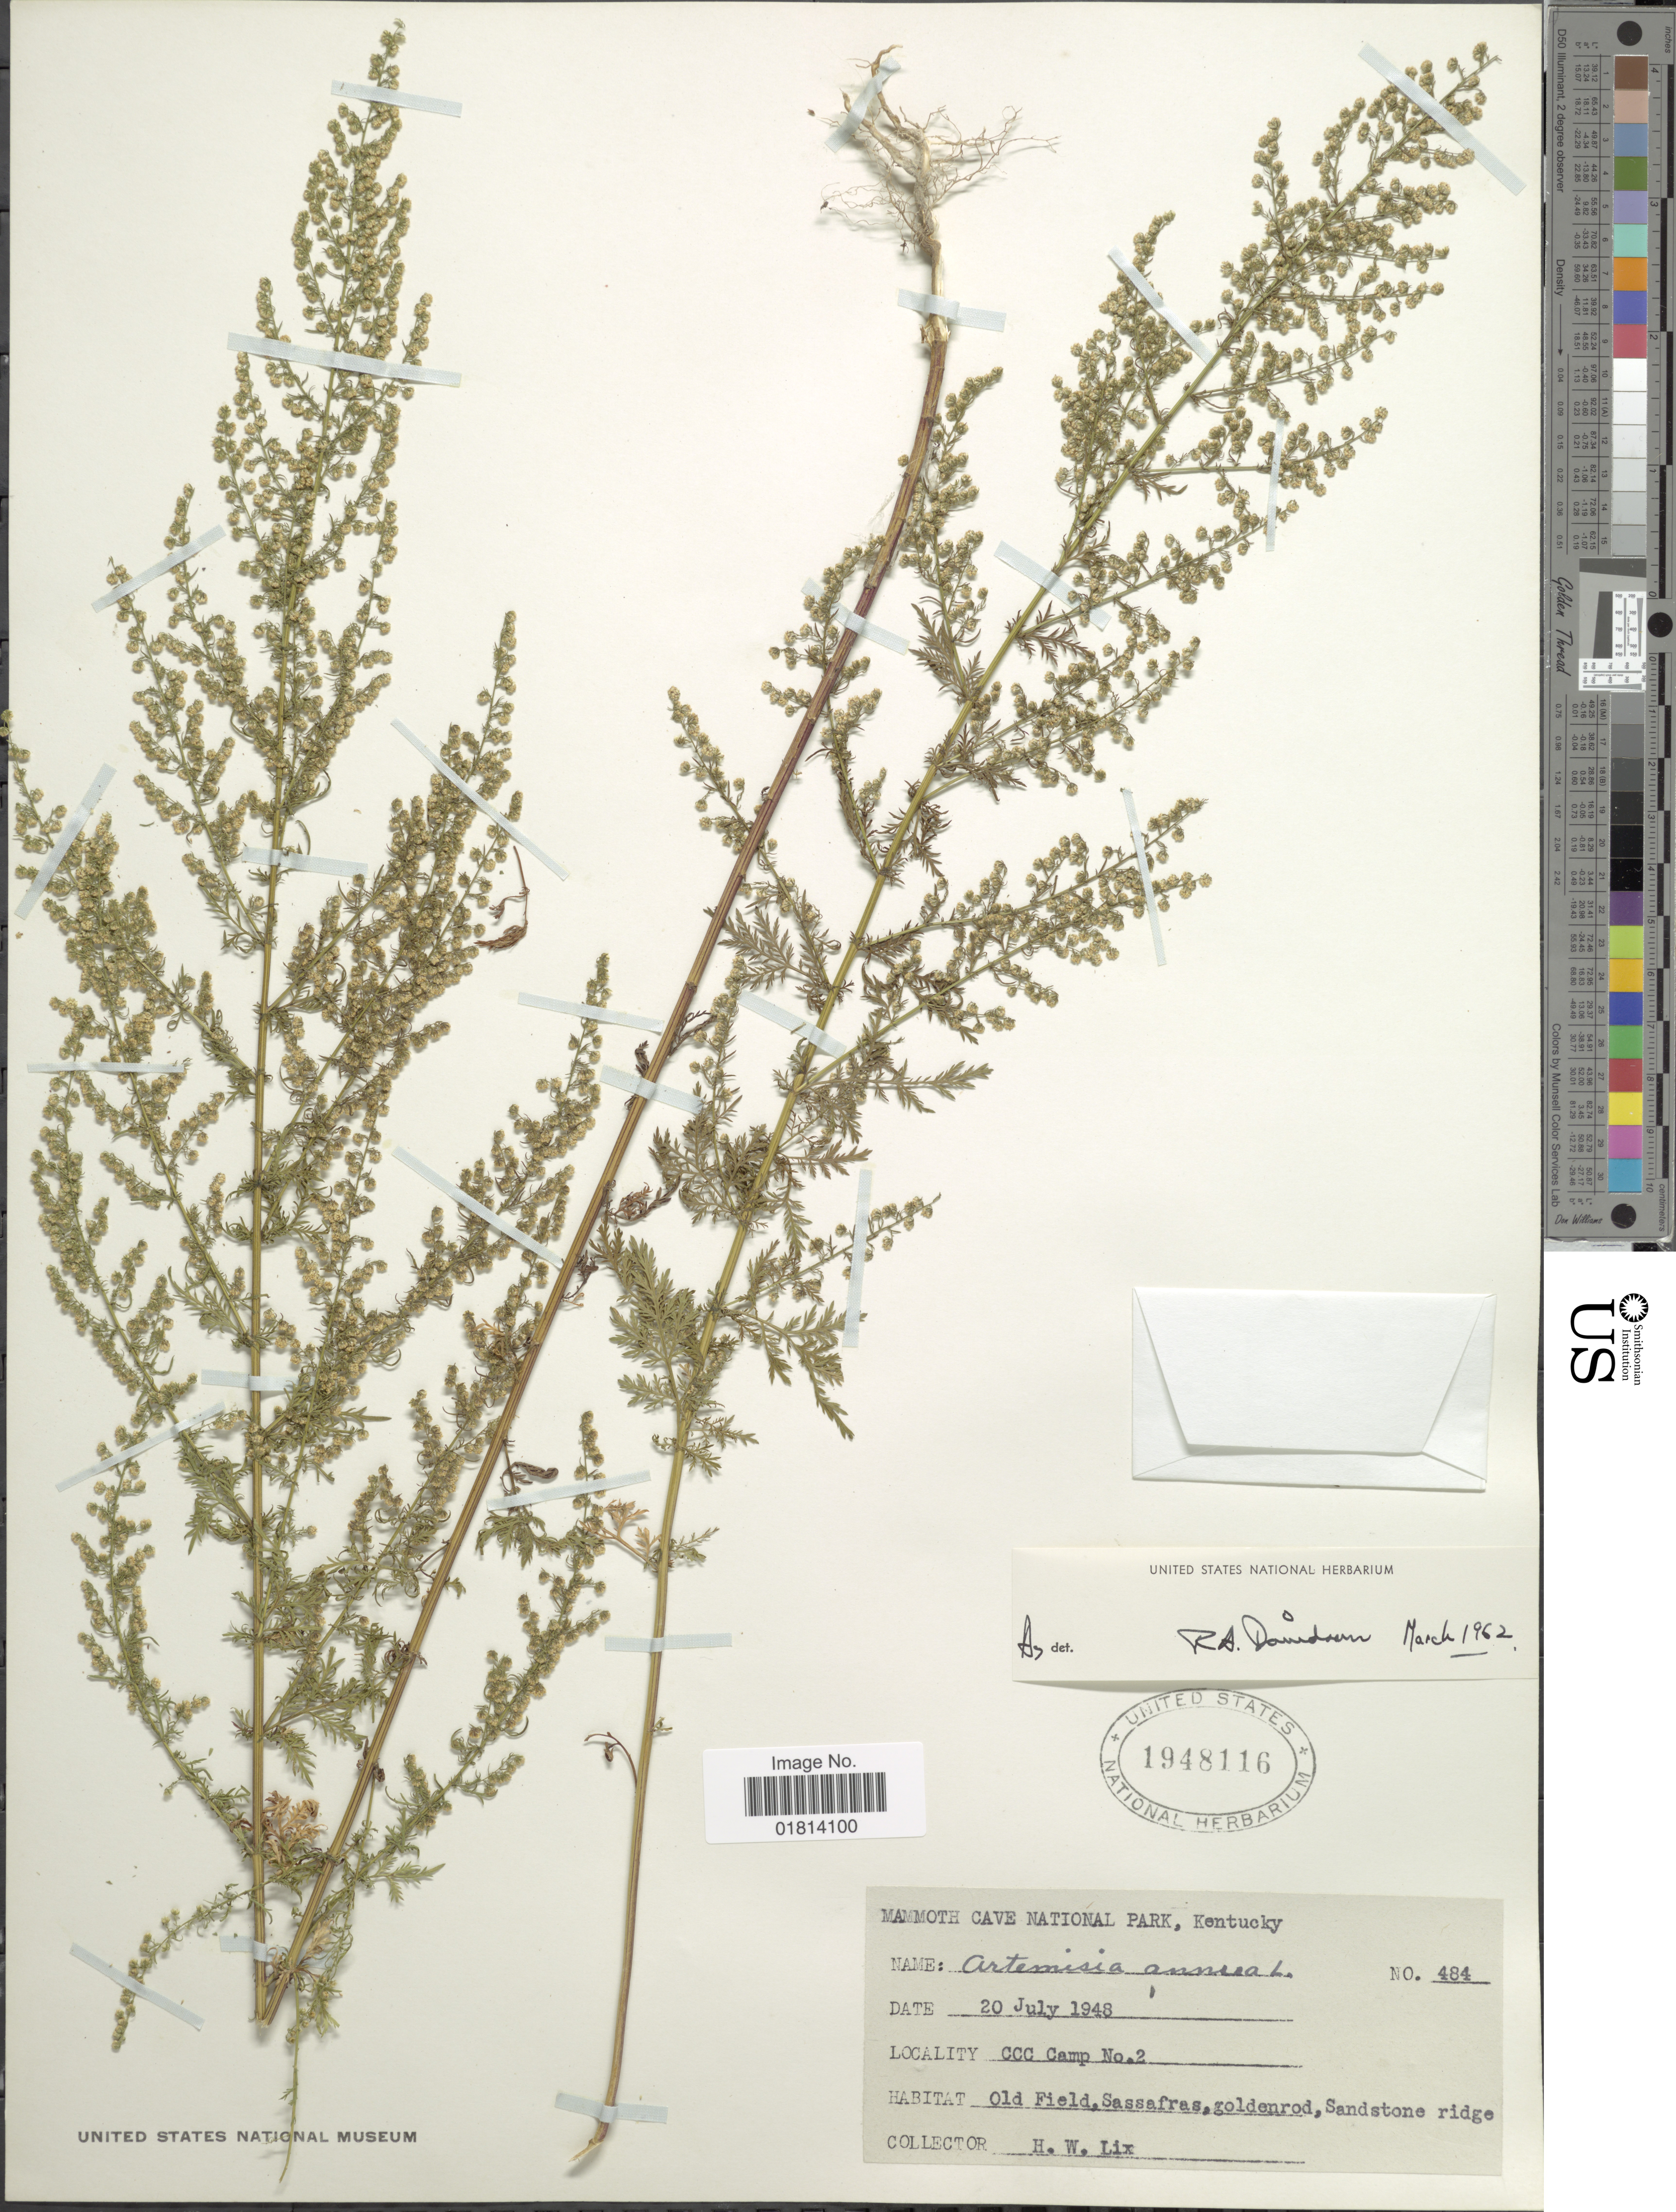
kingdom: Plantae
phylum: Tracheophyta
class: Magnoliopsida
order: Asterales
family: Asteraceae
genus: Artemisia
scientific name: Artemisia annua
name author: L.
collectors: H. W. Lix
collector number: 484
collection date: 1948-07-20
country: United States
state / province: Kentucky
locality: Mammoth Cave National Park, Kentucky. CCC Camp No. 2. Old Field, Sassafras, goldenrod, Sandstone ridge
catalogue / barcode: US 1948116